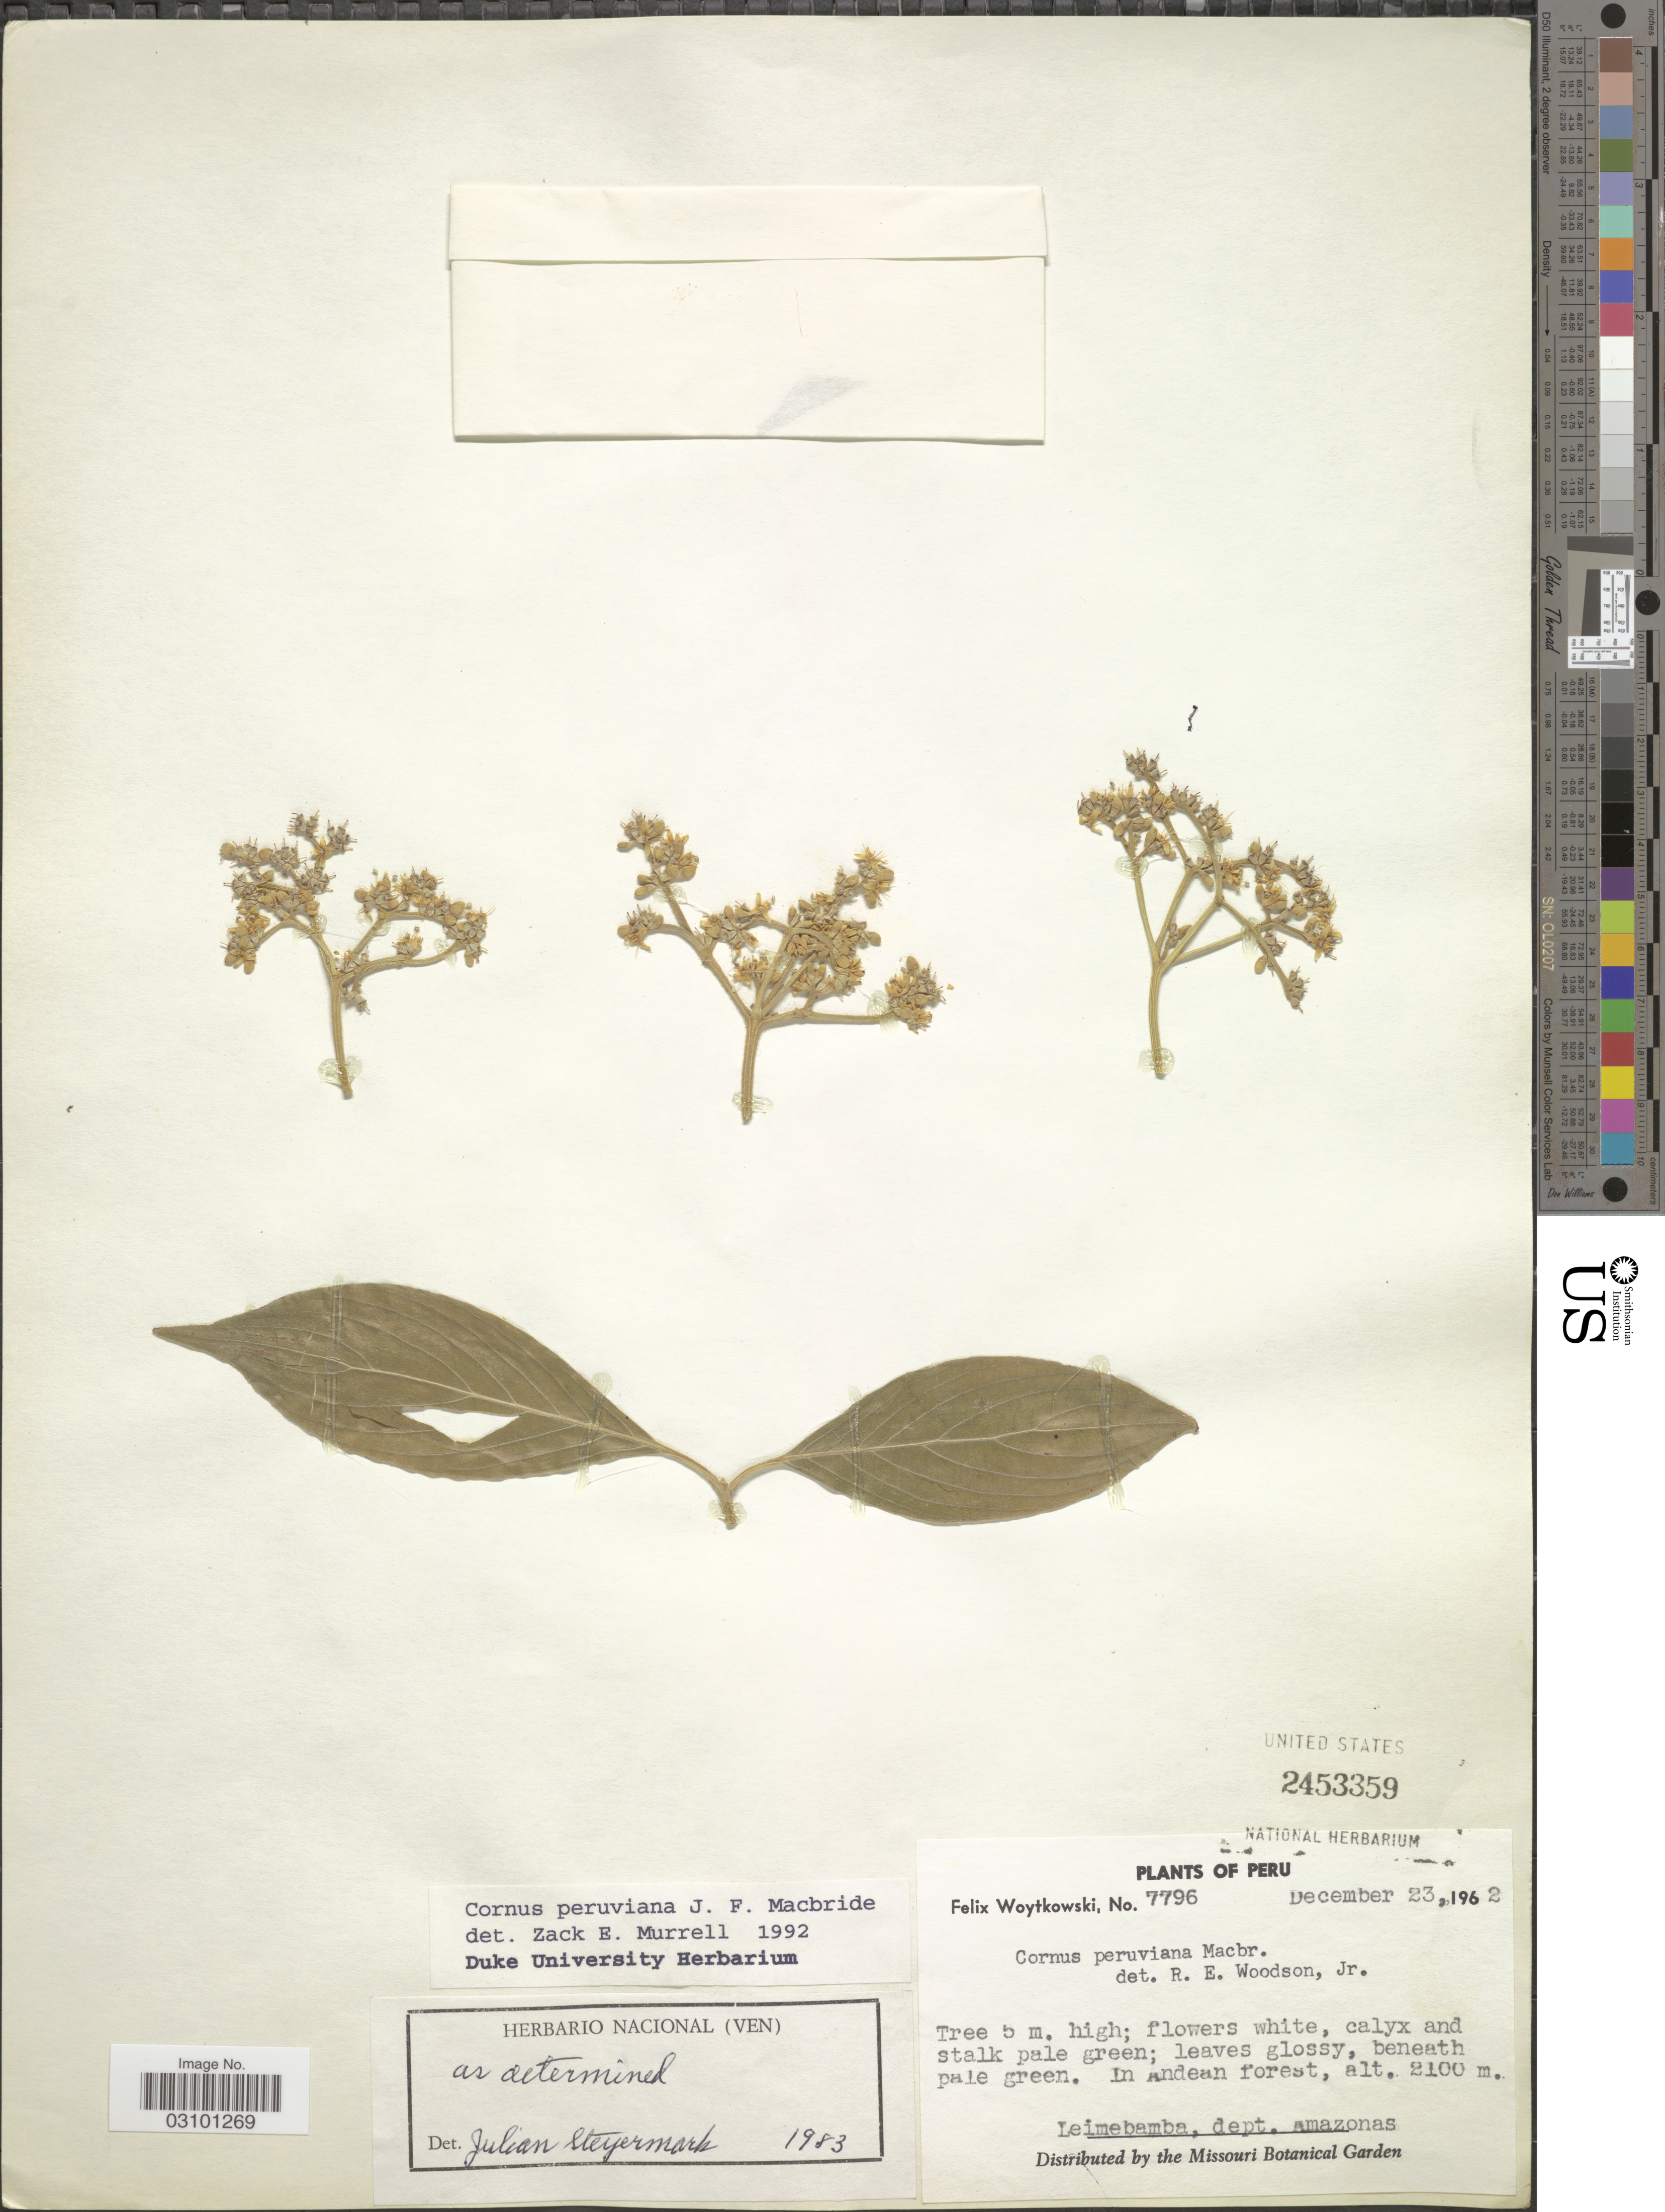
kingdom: Plantae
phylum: Tracheophyta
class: Magnoliopsida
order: Cornales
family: Cornaceae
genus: Cornus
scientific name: Cornus peruviana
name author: J.F. Macbr.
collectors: F. Woytkowski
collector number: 7796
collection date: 1962-12-23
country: Peru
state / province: Amazonas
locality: Leimebamba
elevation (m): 2100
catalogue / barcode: US 2453359